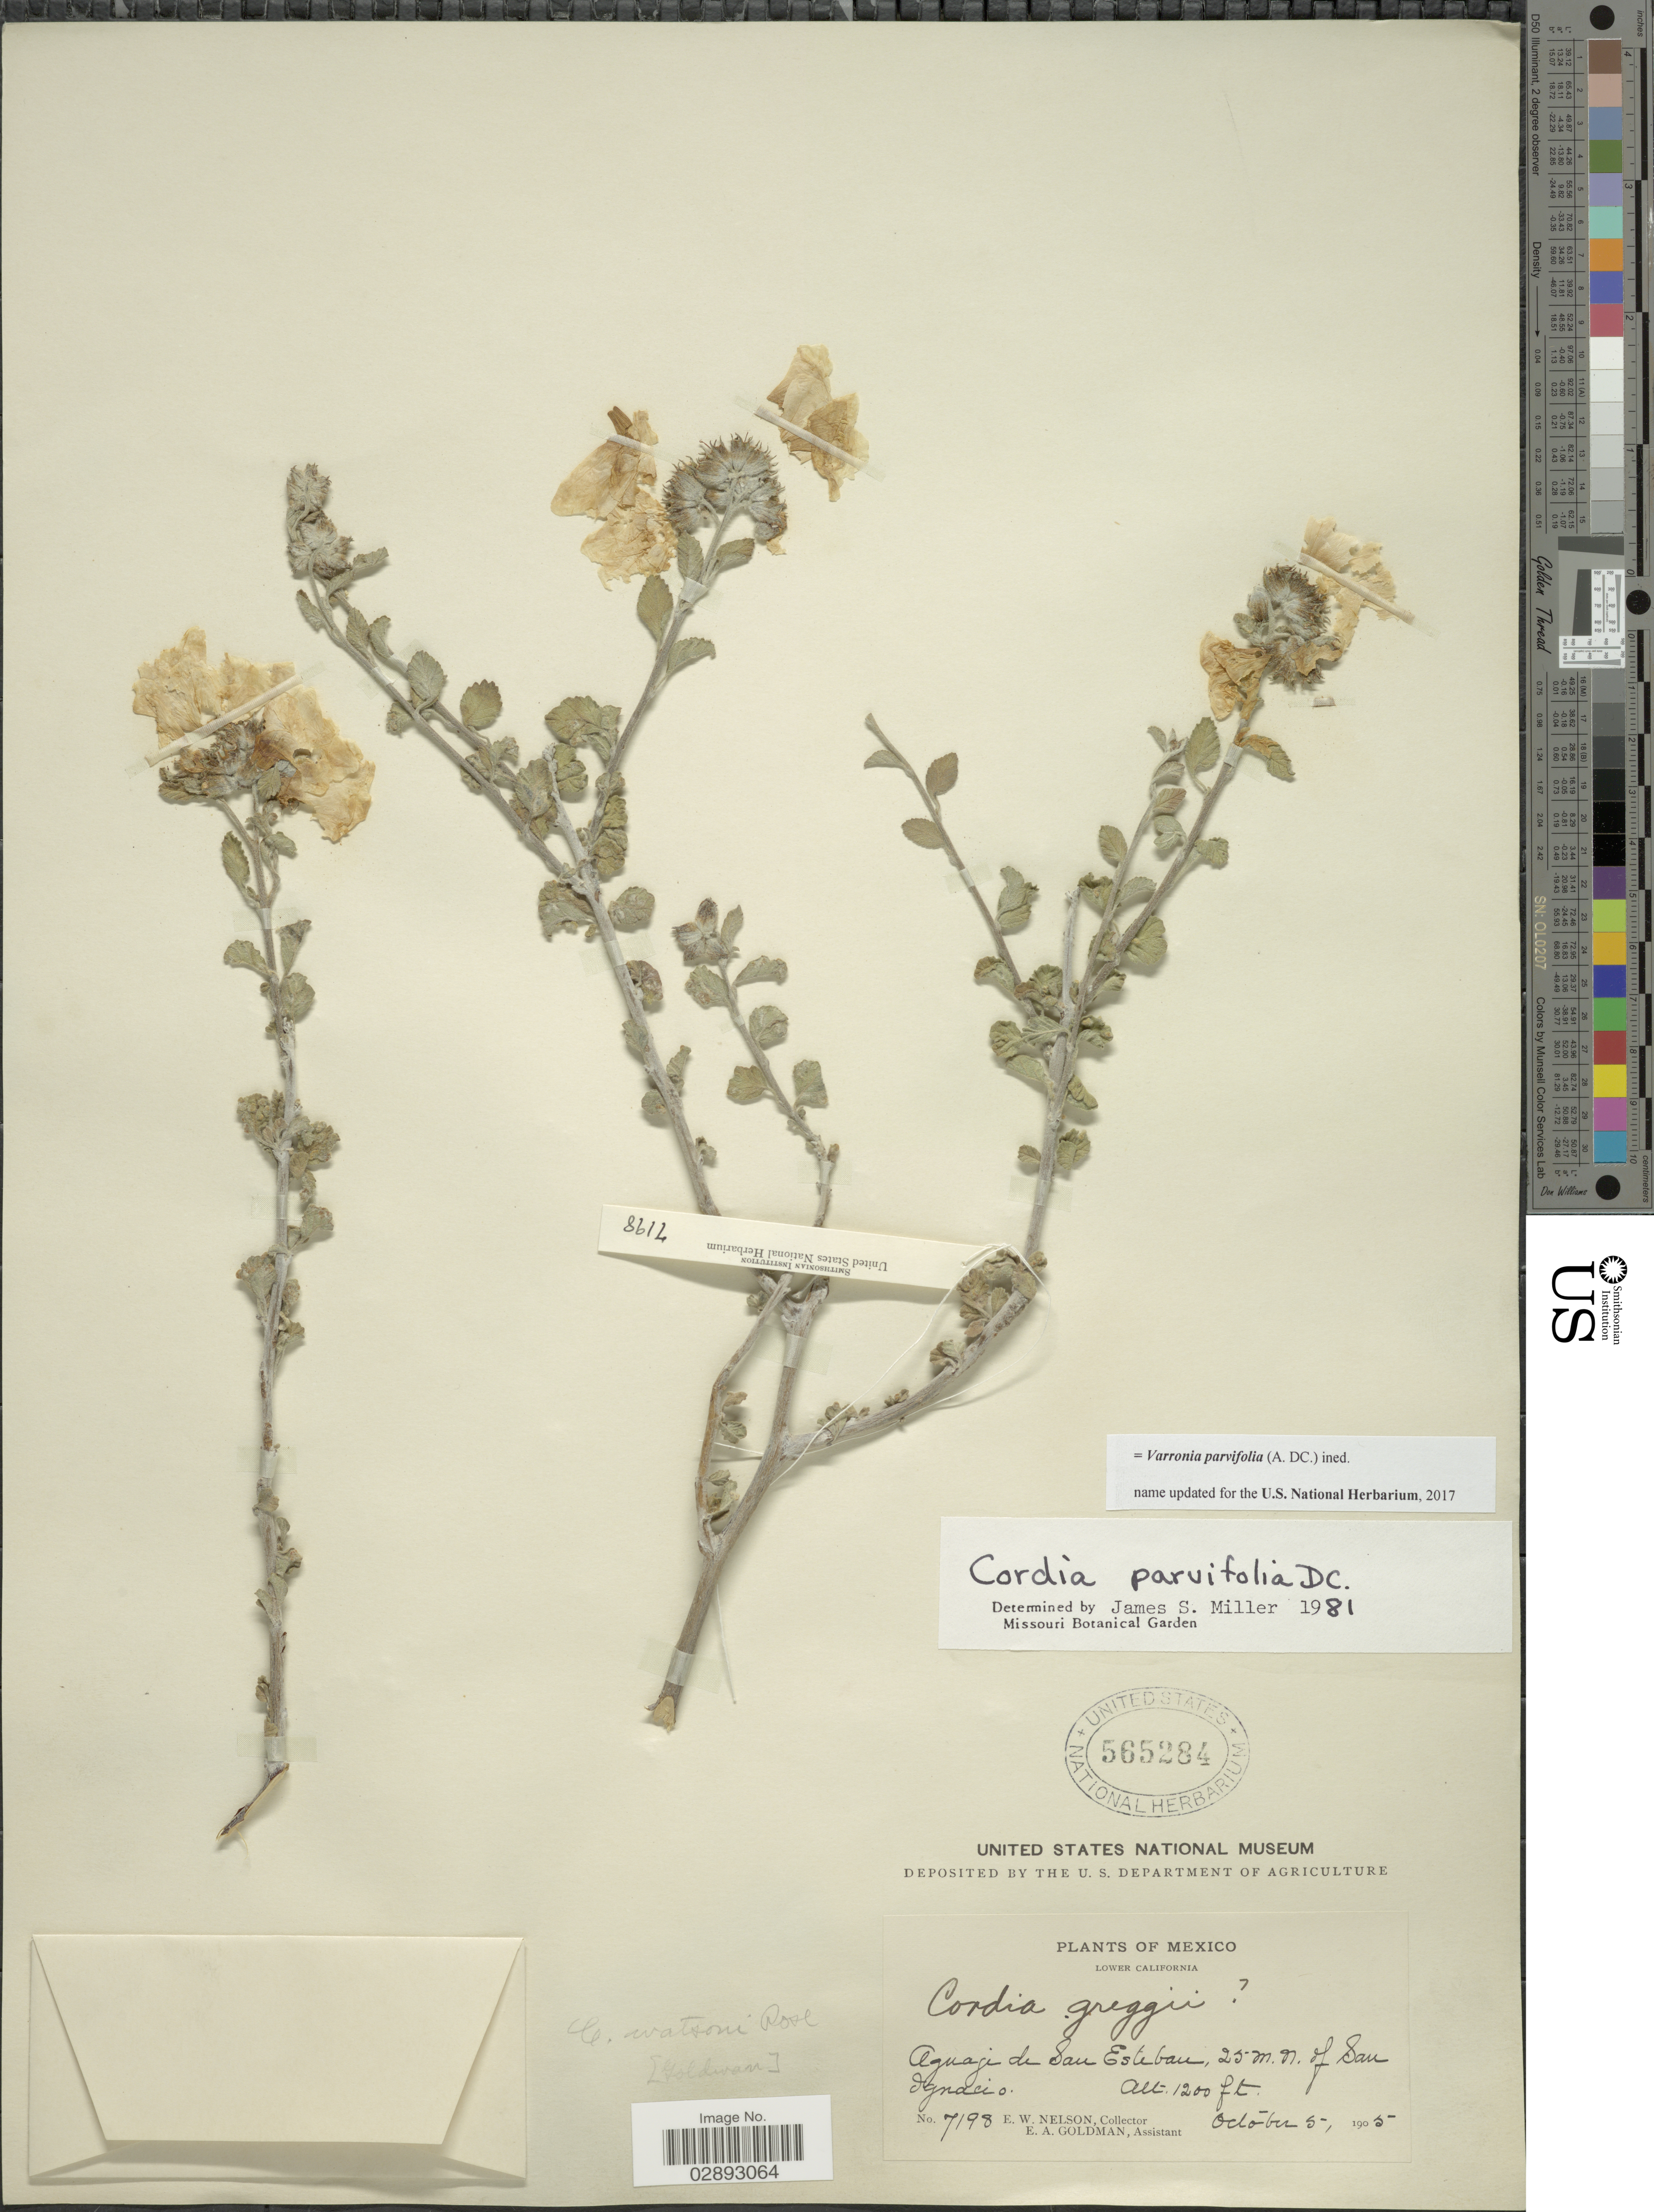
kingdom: Plantae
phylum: Tracheophyta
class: Magnoliopsida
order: Boraginales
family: Cordiaceae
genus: Varronia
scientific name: Varronia parvifolia (A. DC.) ined.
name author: (A. DC.)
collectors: E. W. Nelson & E. A. Goldman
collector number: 7198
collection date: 1905-10-05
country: Mexico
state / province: Sonora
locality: Lower California. Aguaje de San Esteban, 25 M.N. of San Ignacio.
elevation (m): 366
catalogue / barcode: US 565284